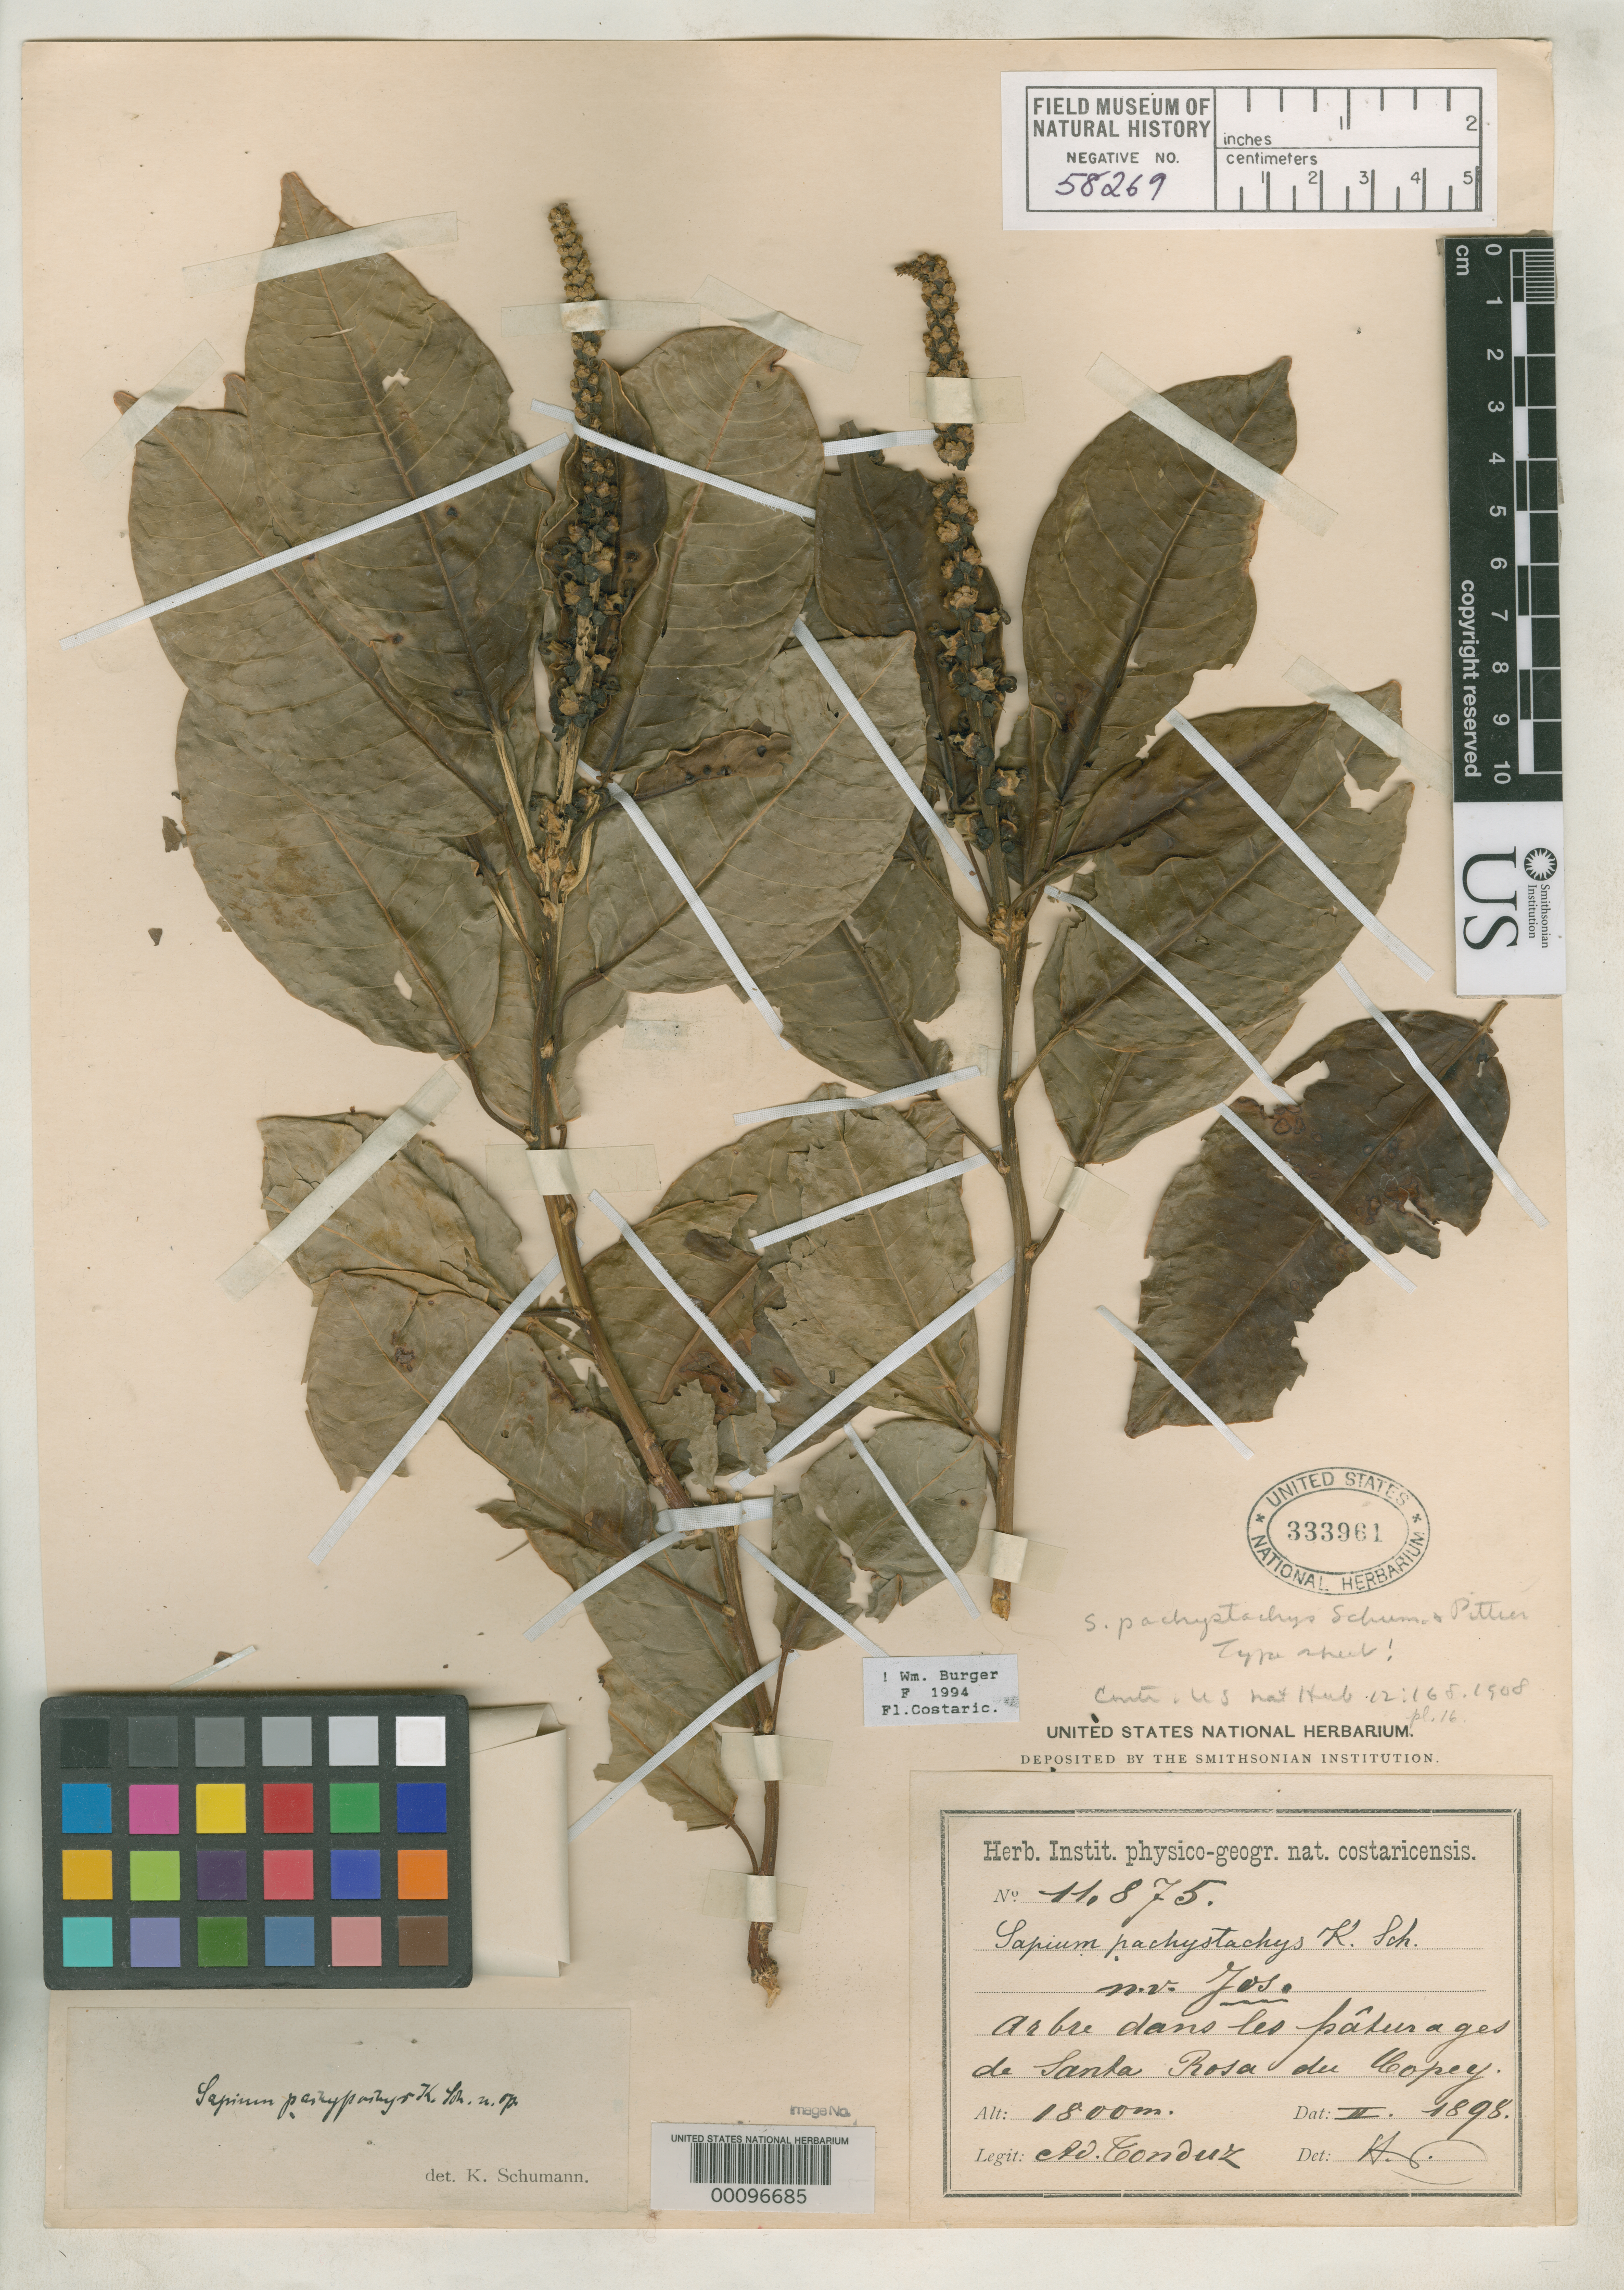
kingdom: Plantae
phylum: Tracheophyta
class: Magnoliopsida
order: Malpighiales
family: Euphorbiaceae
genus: Sapium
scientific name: Sapium pachystachys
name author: K. Schum. & Pittier in Pittier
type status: Holotype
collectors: A. Tonduz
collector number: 11875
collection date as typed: Feb 1898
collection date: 1898-02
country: Costa Rica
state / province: San José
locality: Santa Rosa Decopey.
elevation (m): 1800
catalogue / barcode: US 333961